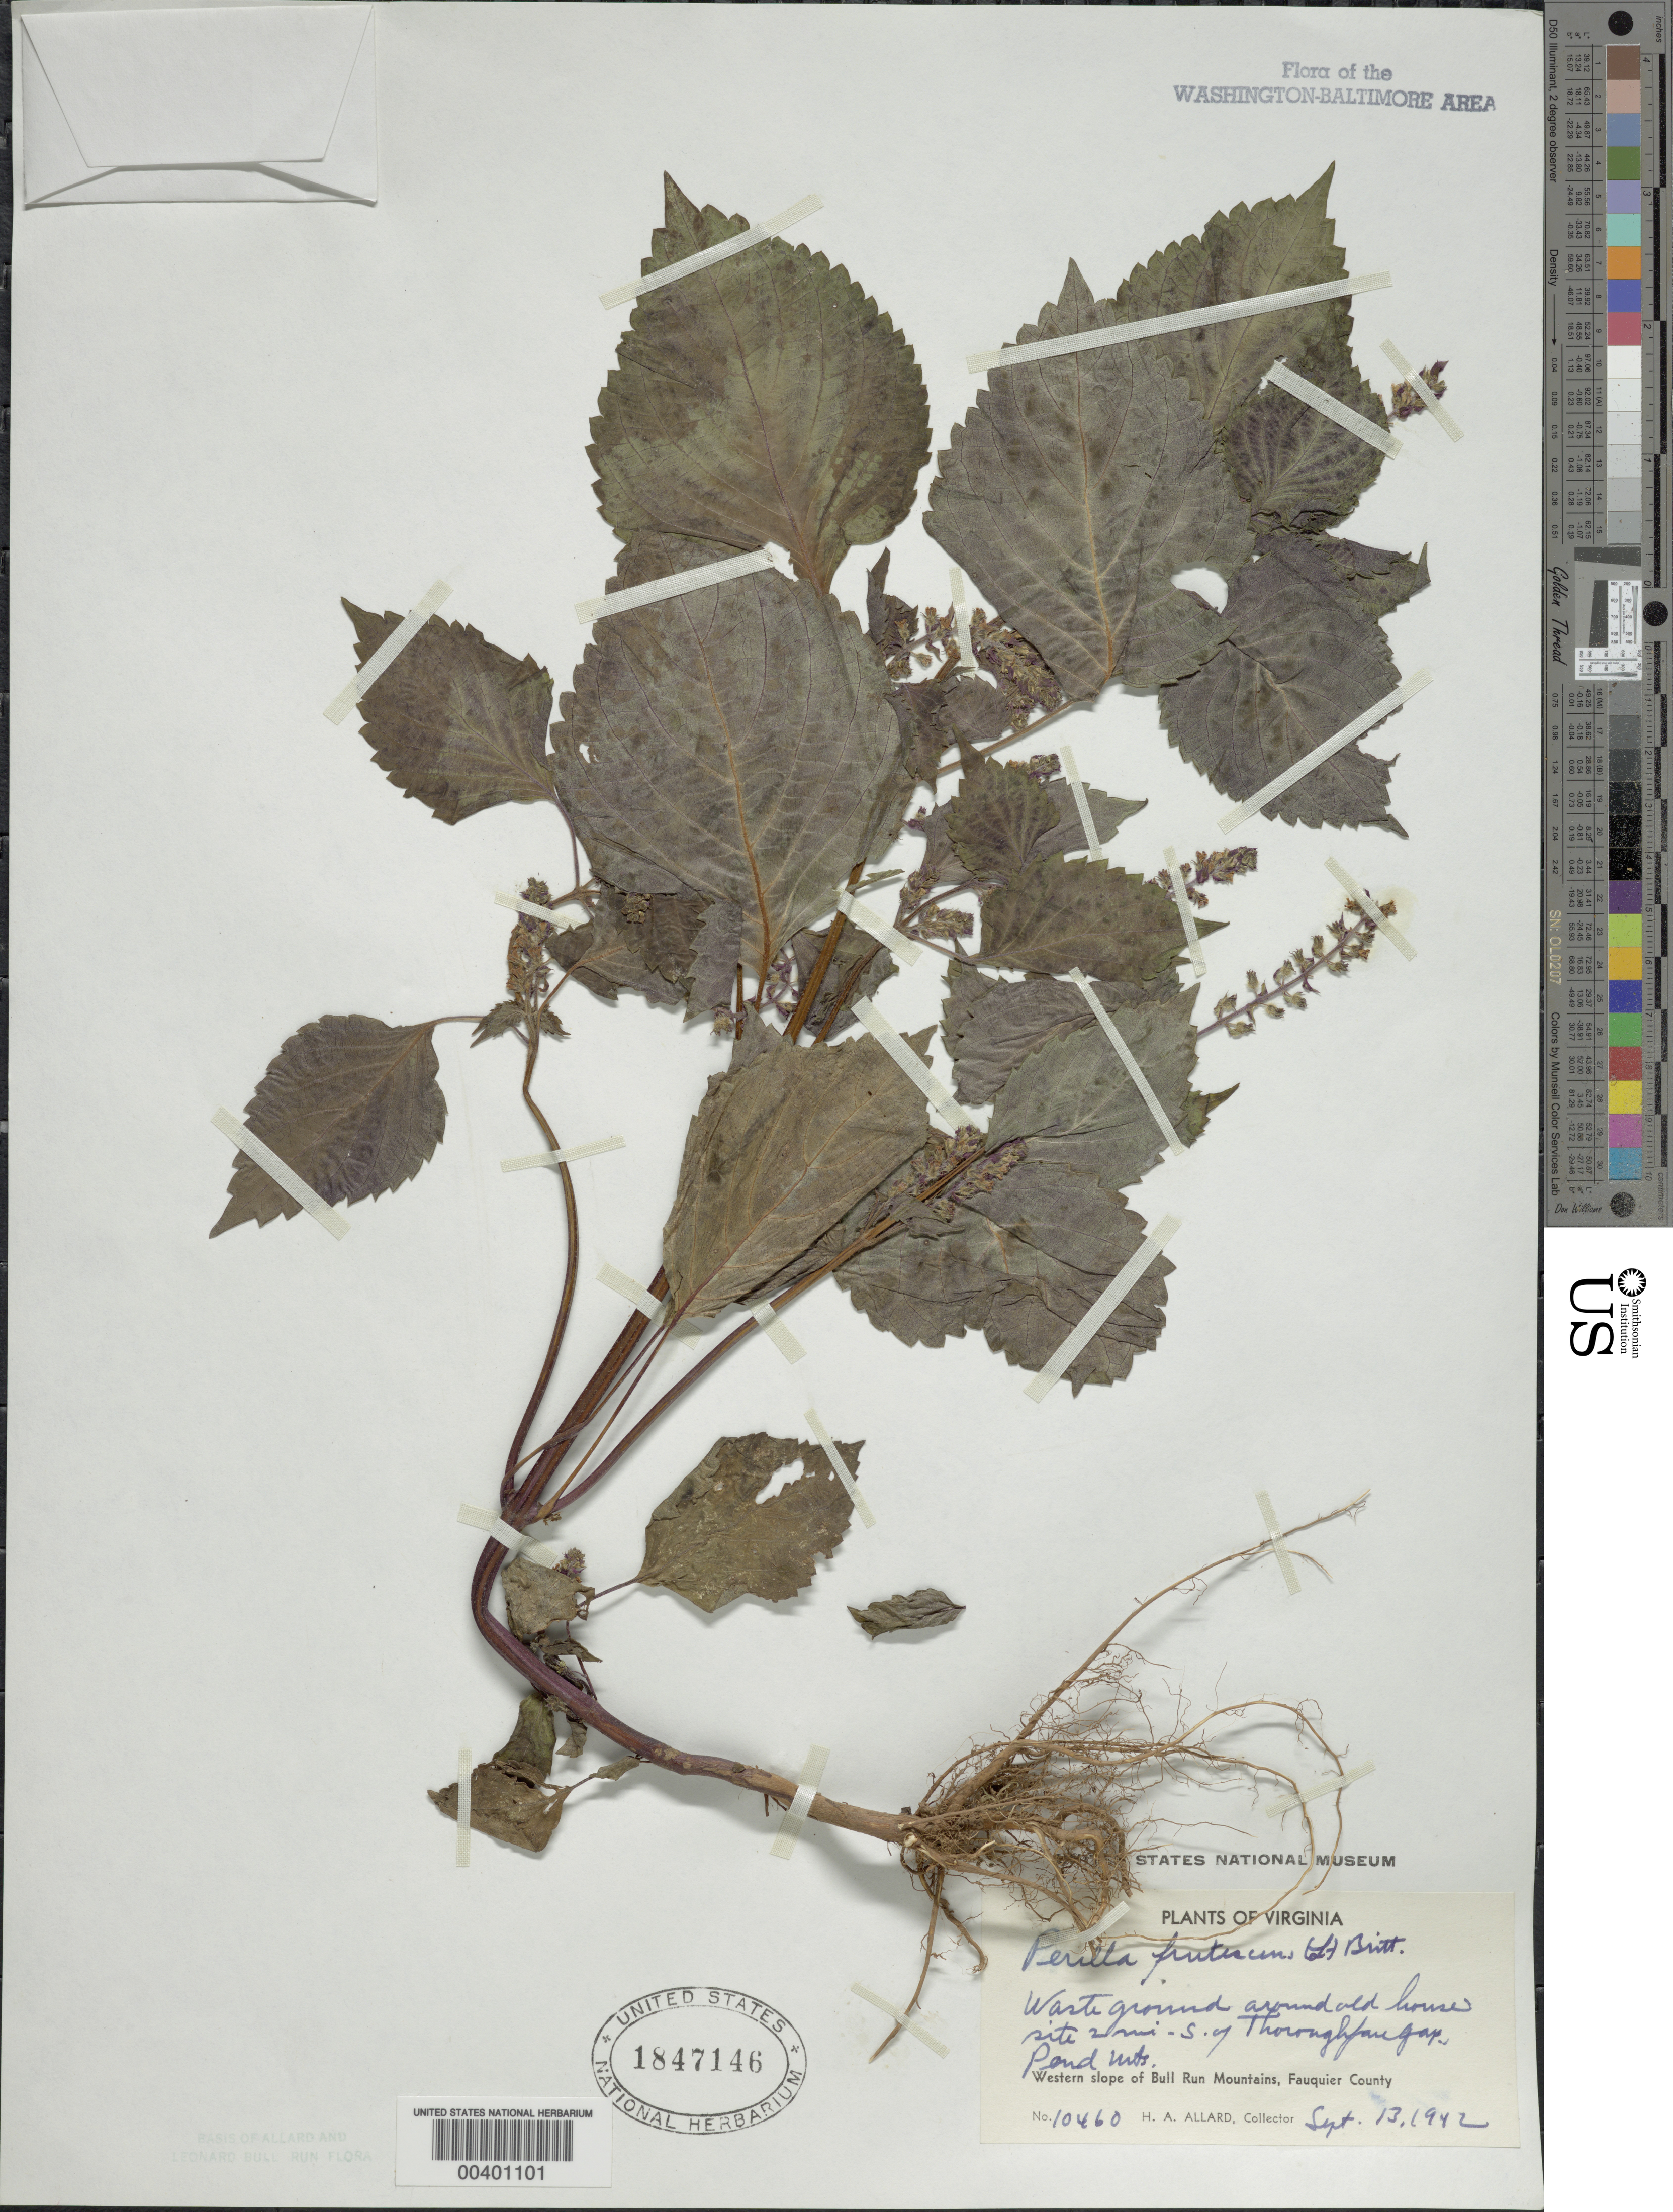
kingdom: Plantae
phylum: Tracheophyta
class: Magnoliopsida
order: Lamiales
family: Lamiaceae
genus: Perilla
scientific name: Perilla frutescens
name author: (L.) Britton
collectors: H. A. Allard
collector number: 10460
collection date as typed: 13 Sep 1942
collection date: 1942-09-13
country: United States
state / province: Virginia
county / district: Fauquier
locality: South of Thorofare Gap, Pond Mountains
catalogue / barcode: US 1847146